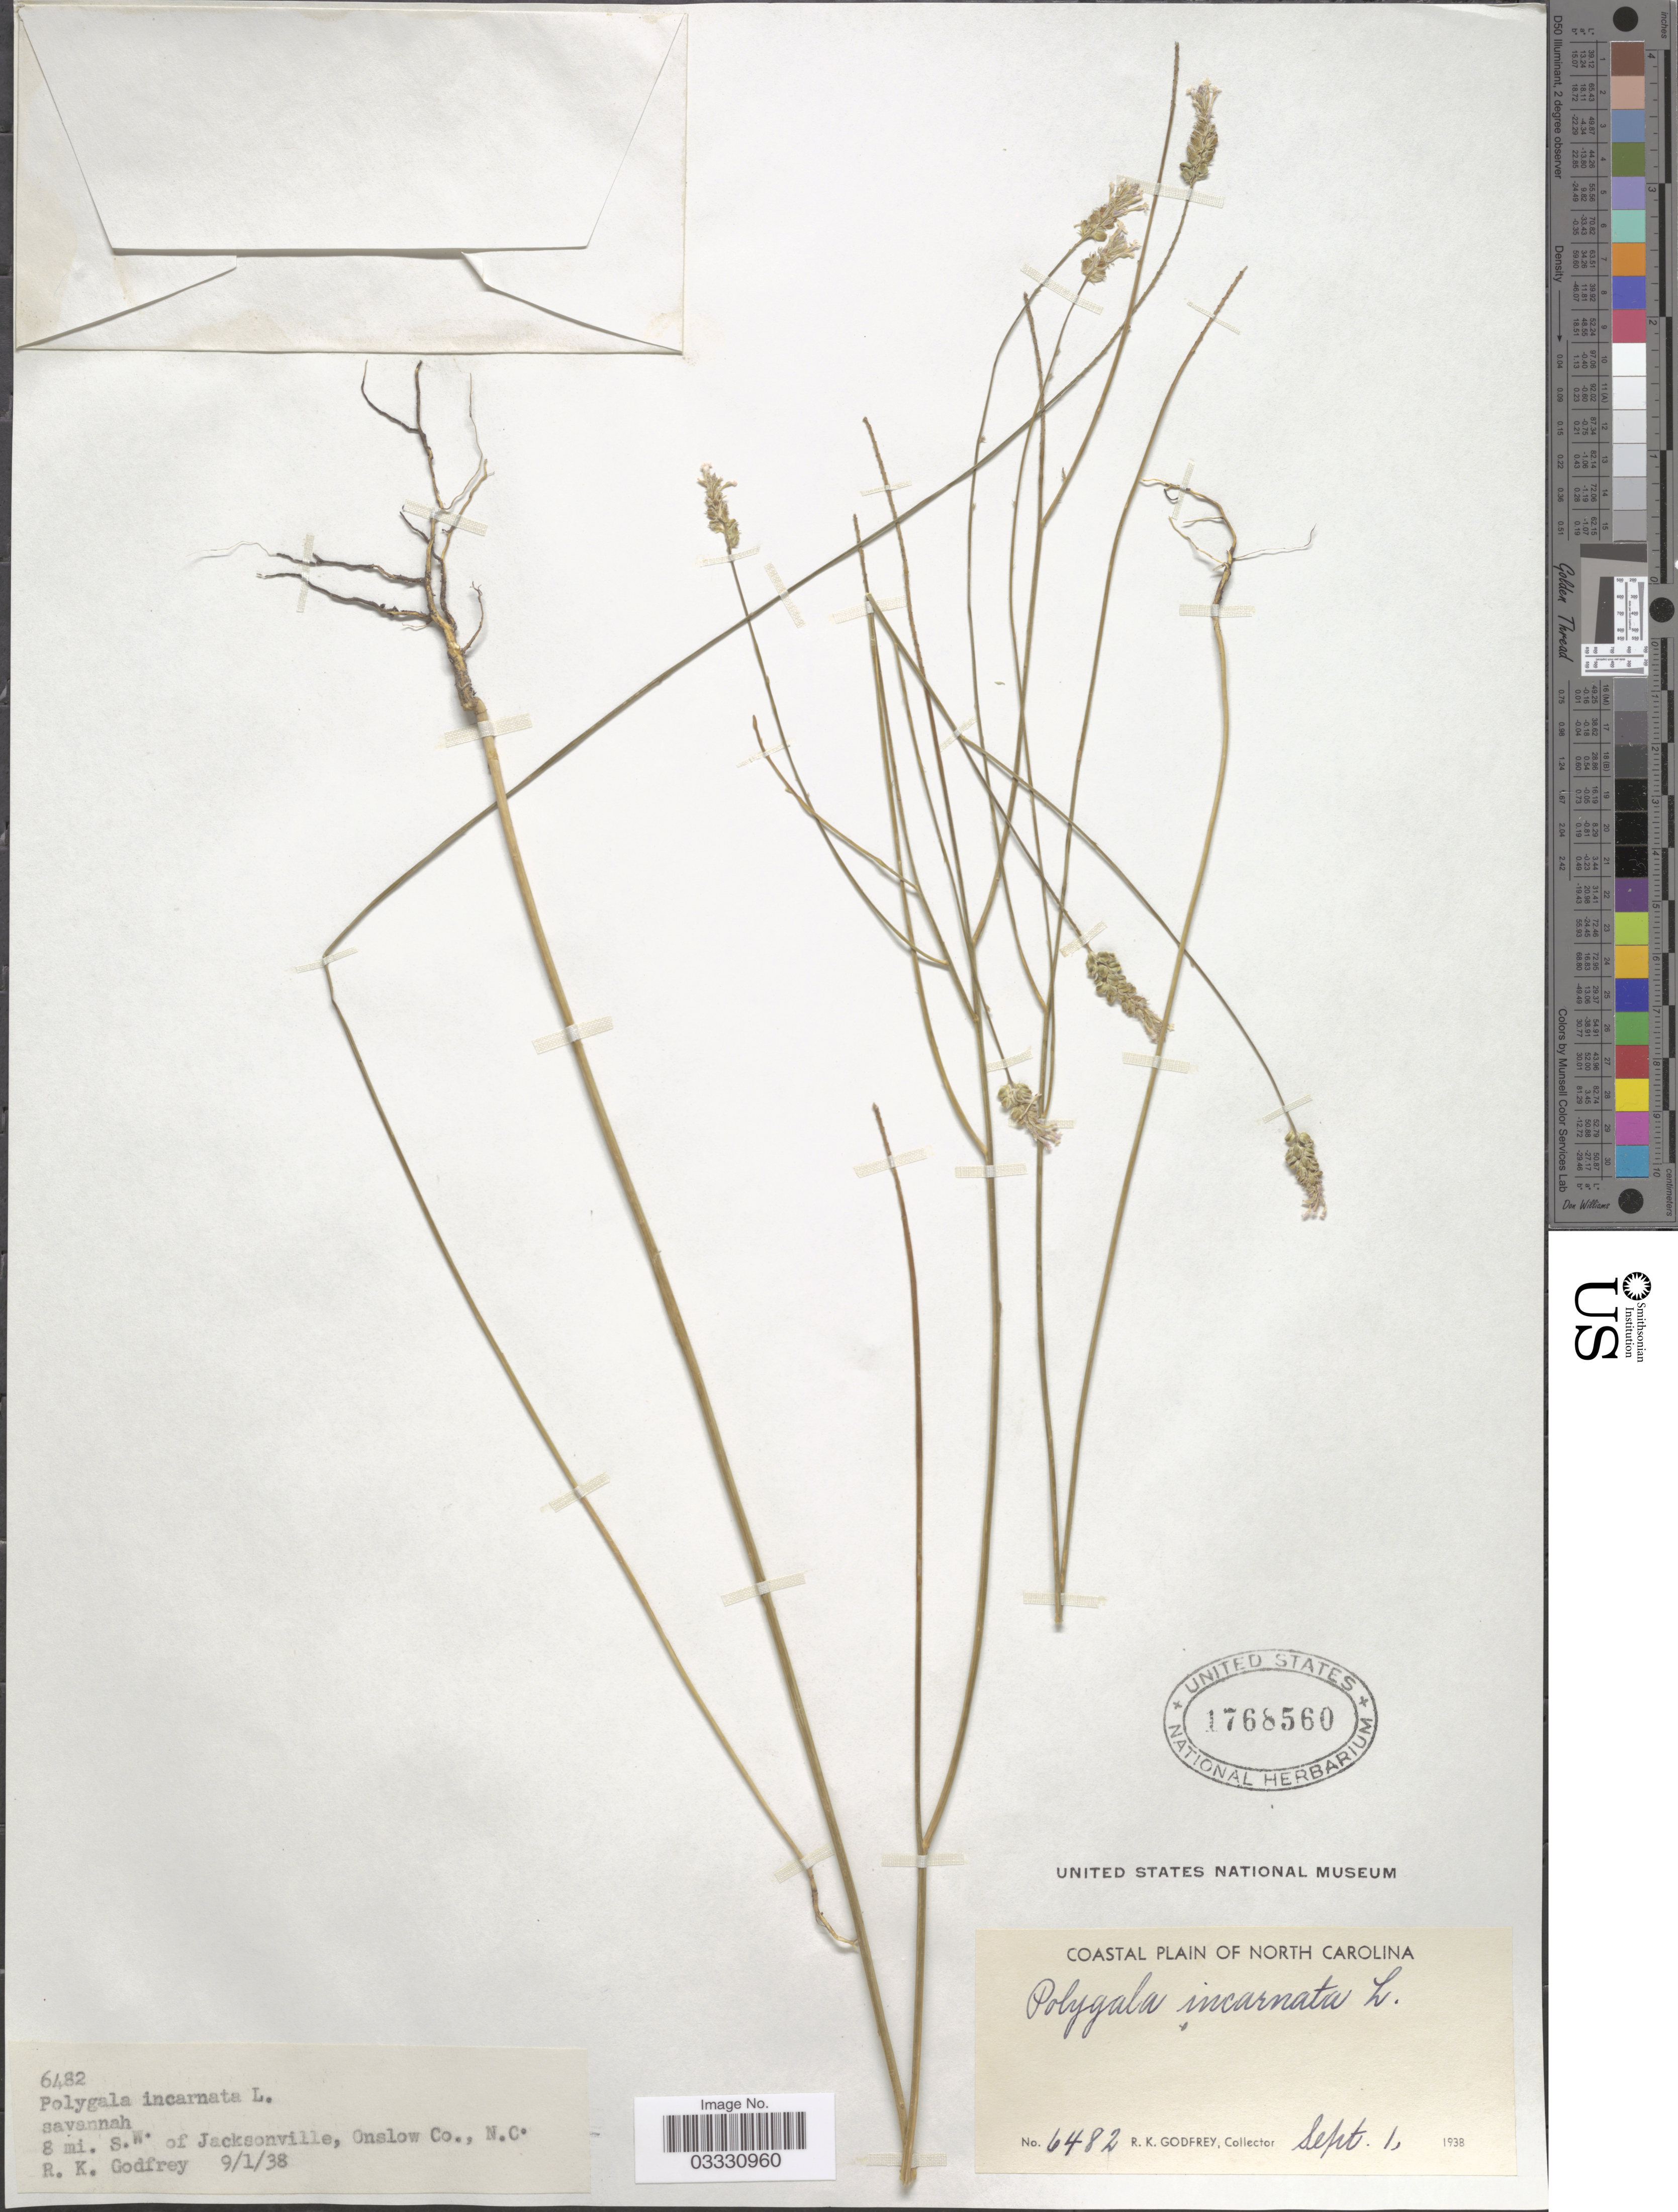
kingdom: Plantae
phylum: Tracheophyta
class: Magnoliopsida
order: Fabales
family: Polygalaceae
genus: Polygala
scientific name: Polygala incarnata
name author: L.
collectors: R. K. Godfrey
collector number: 6482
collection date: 1938-09-01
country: United States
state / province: North Carolina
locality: Coastal plain of North Carolina. 8 mi. S.W. of Jacksonville, Onslow Co.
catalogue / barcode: US 1768560